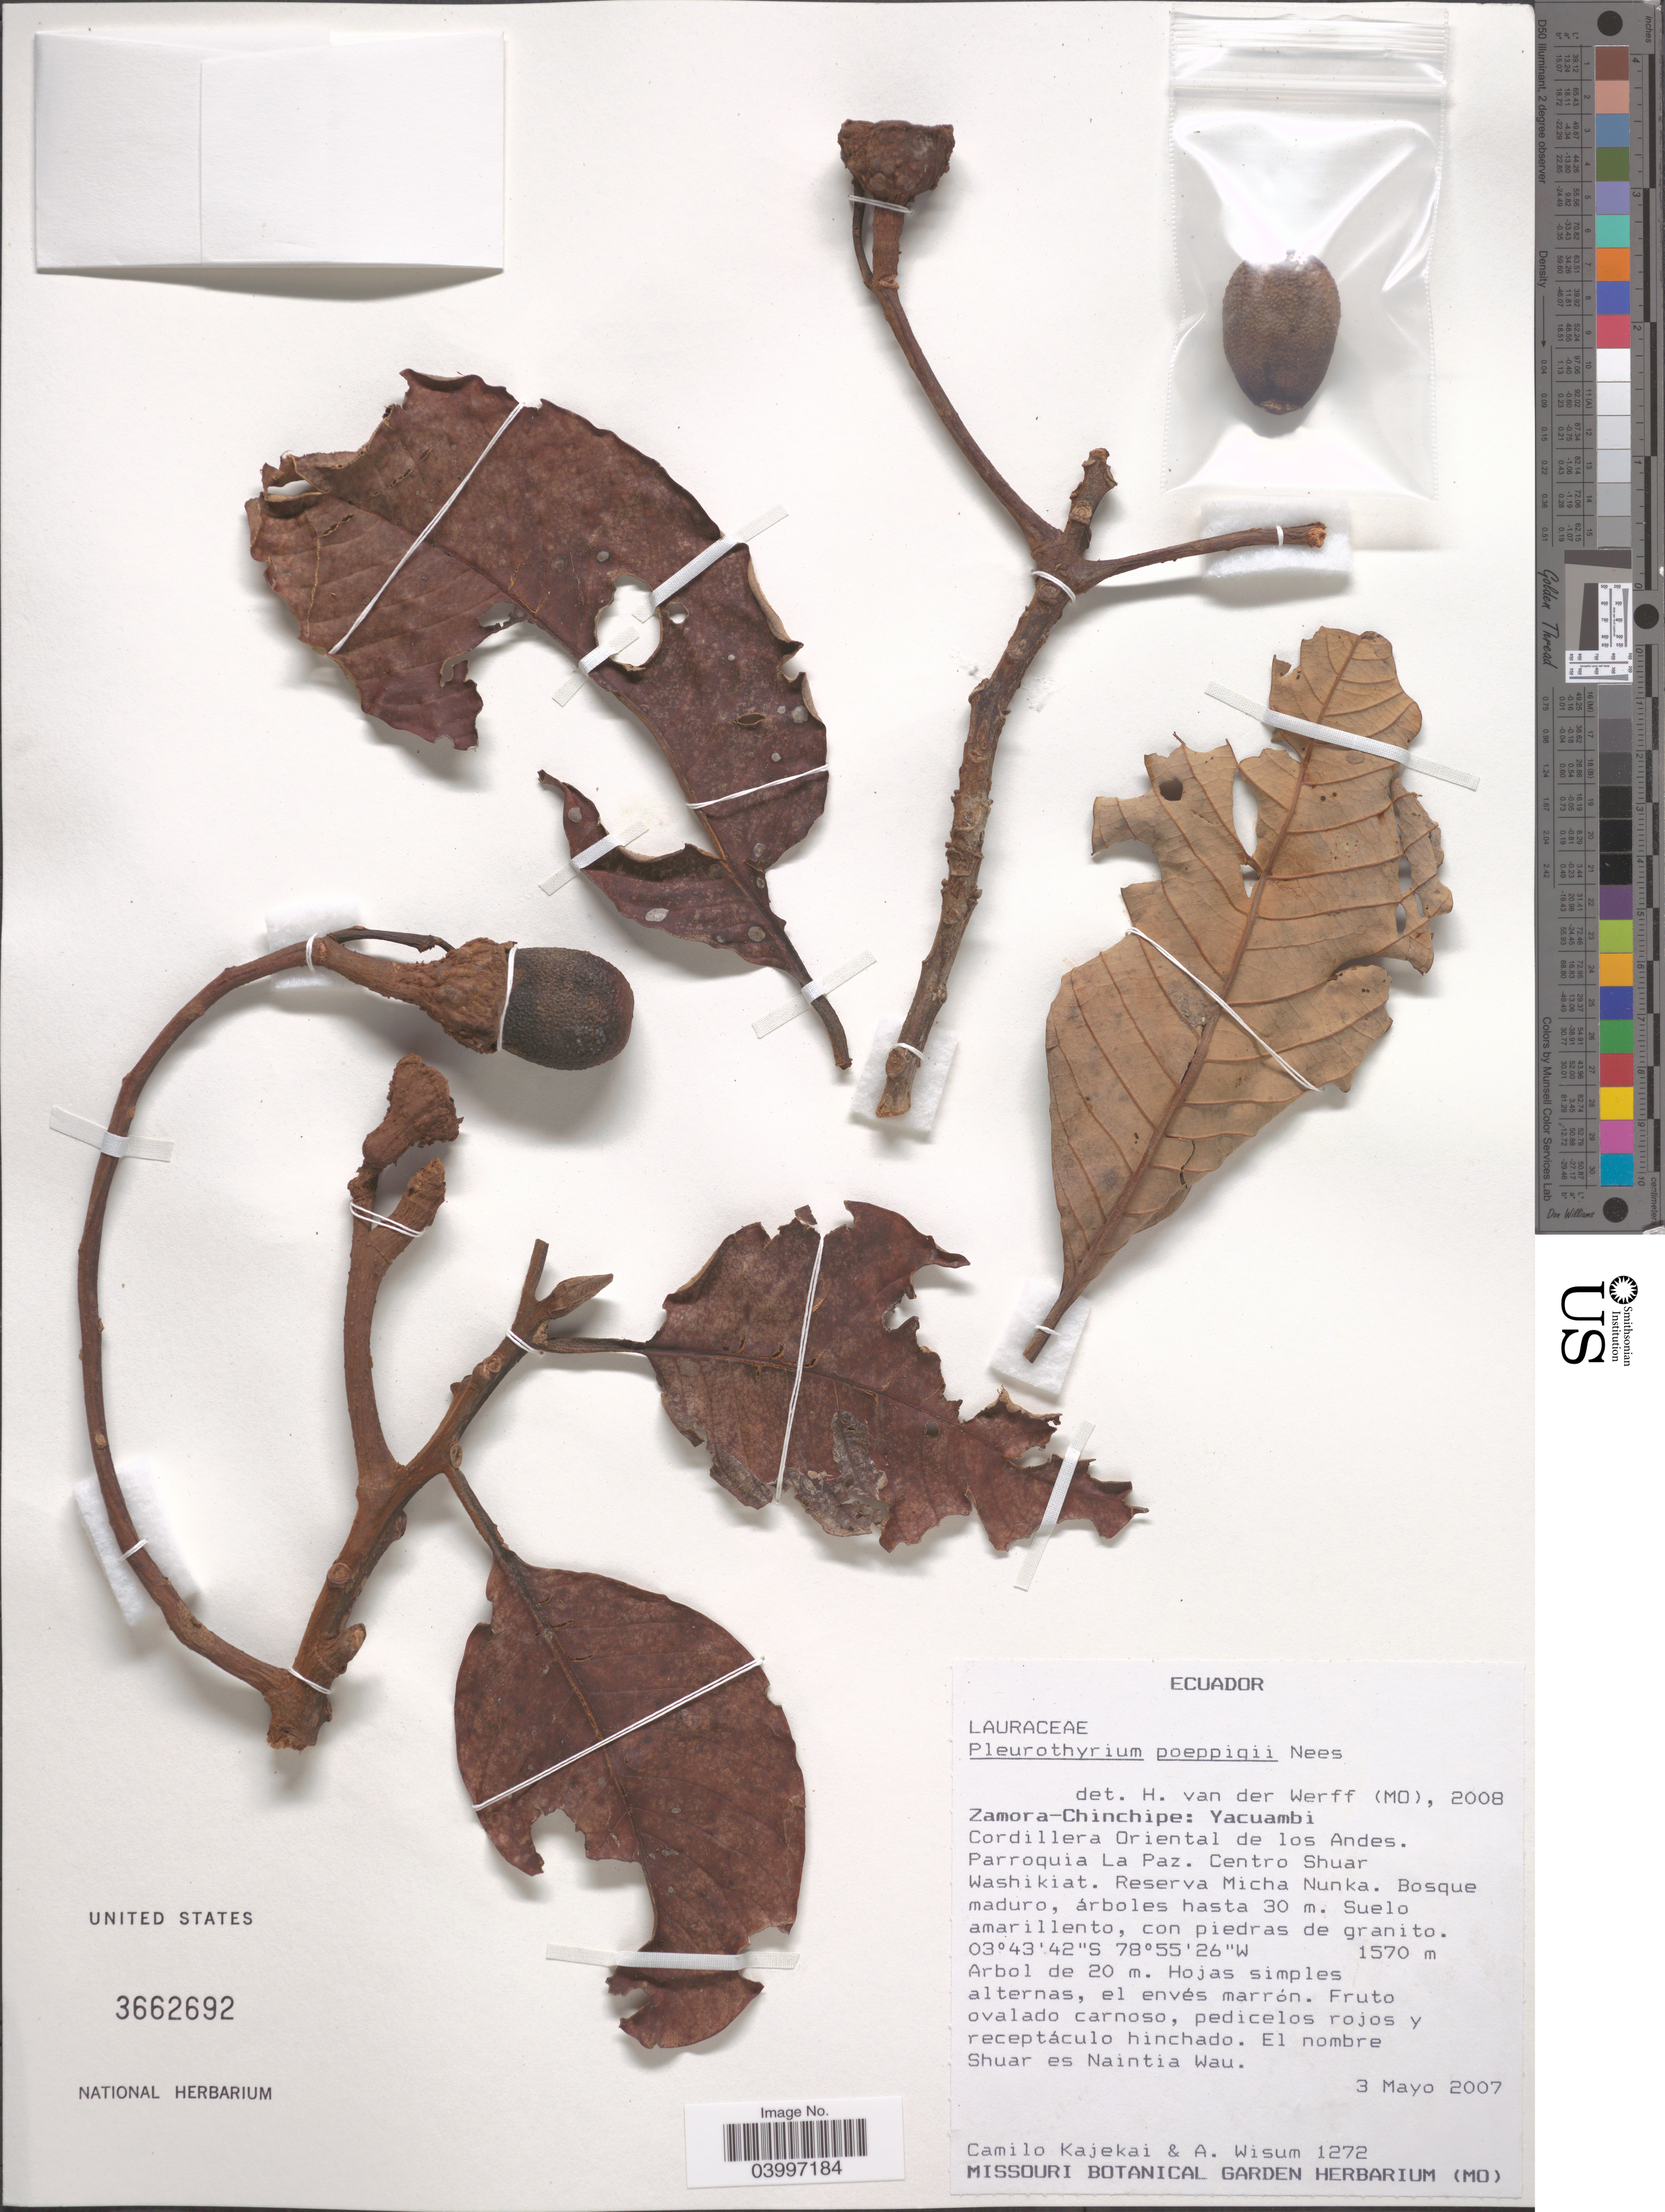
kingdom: Plantae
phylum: Tracheophyta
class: Magnoliopsida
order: Laurales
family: Lauraceae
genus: Pleurothyrium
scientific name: Pleurothyrium poeppigii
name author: Nees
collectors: C. Kajekai & A. Wisum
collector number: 1272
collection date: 2007-05-03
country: Ecuador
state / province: Zamora-Chinchipe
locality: Yacuambi. Cordillera Oriental de los Andes. Parroquia La Paz. Centro Shuar Washikiat. Reserva Micha Nunka.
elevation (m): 1570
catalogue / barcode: US 3662692